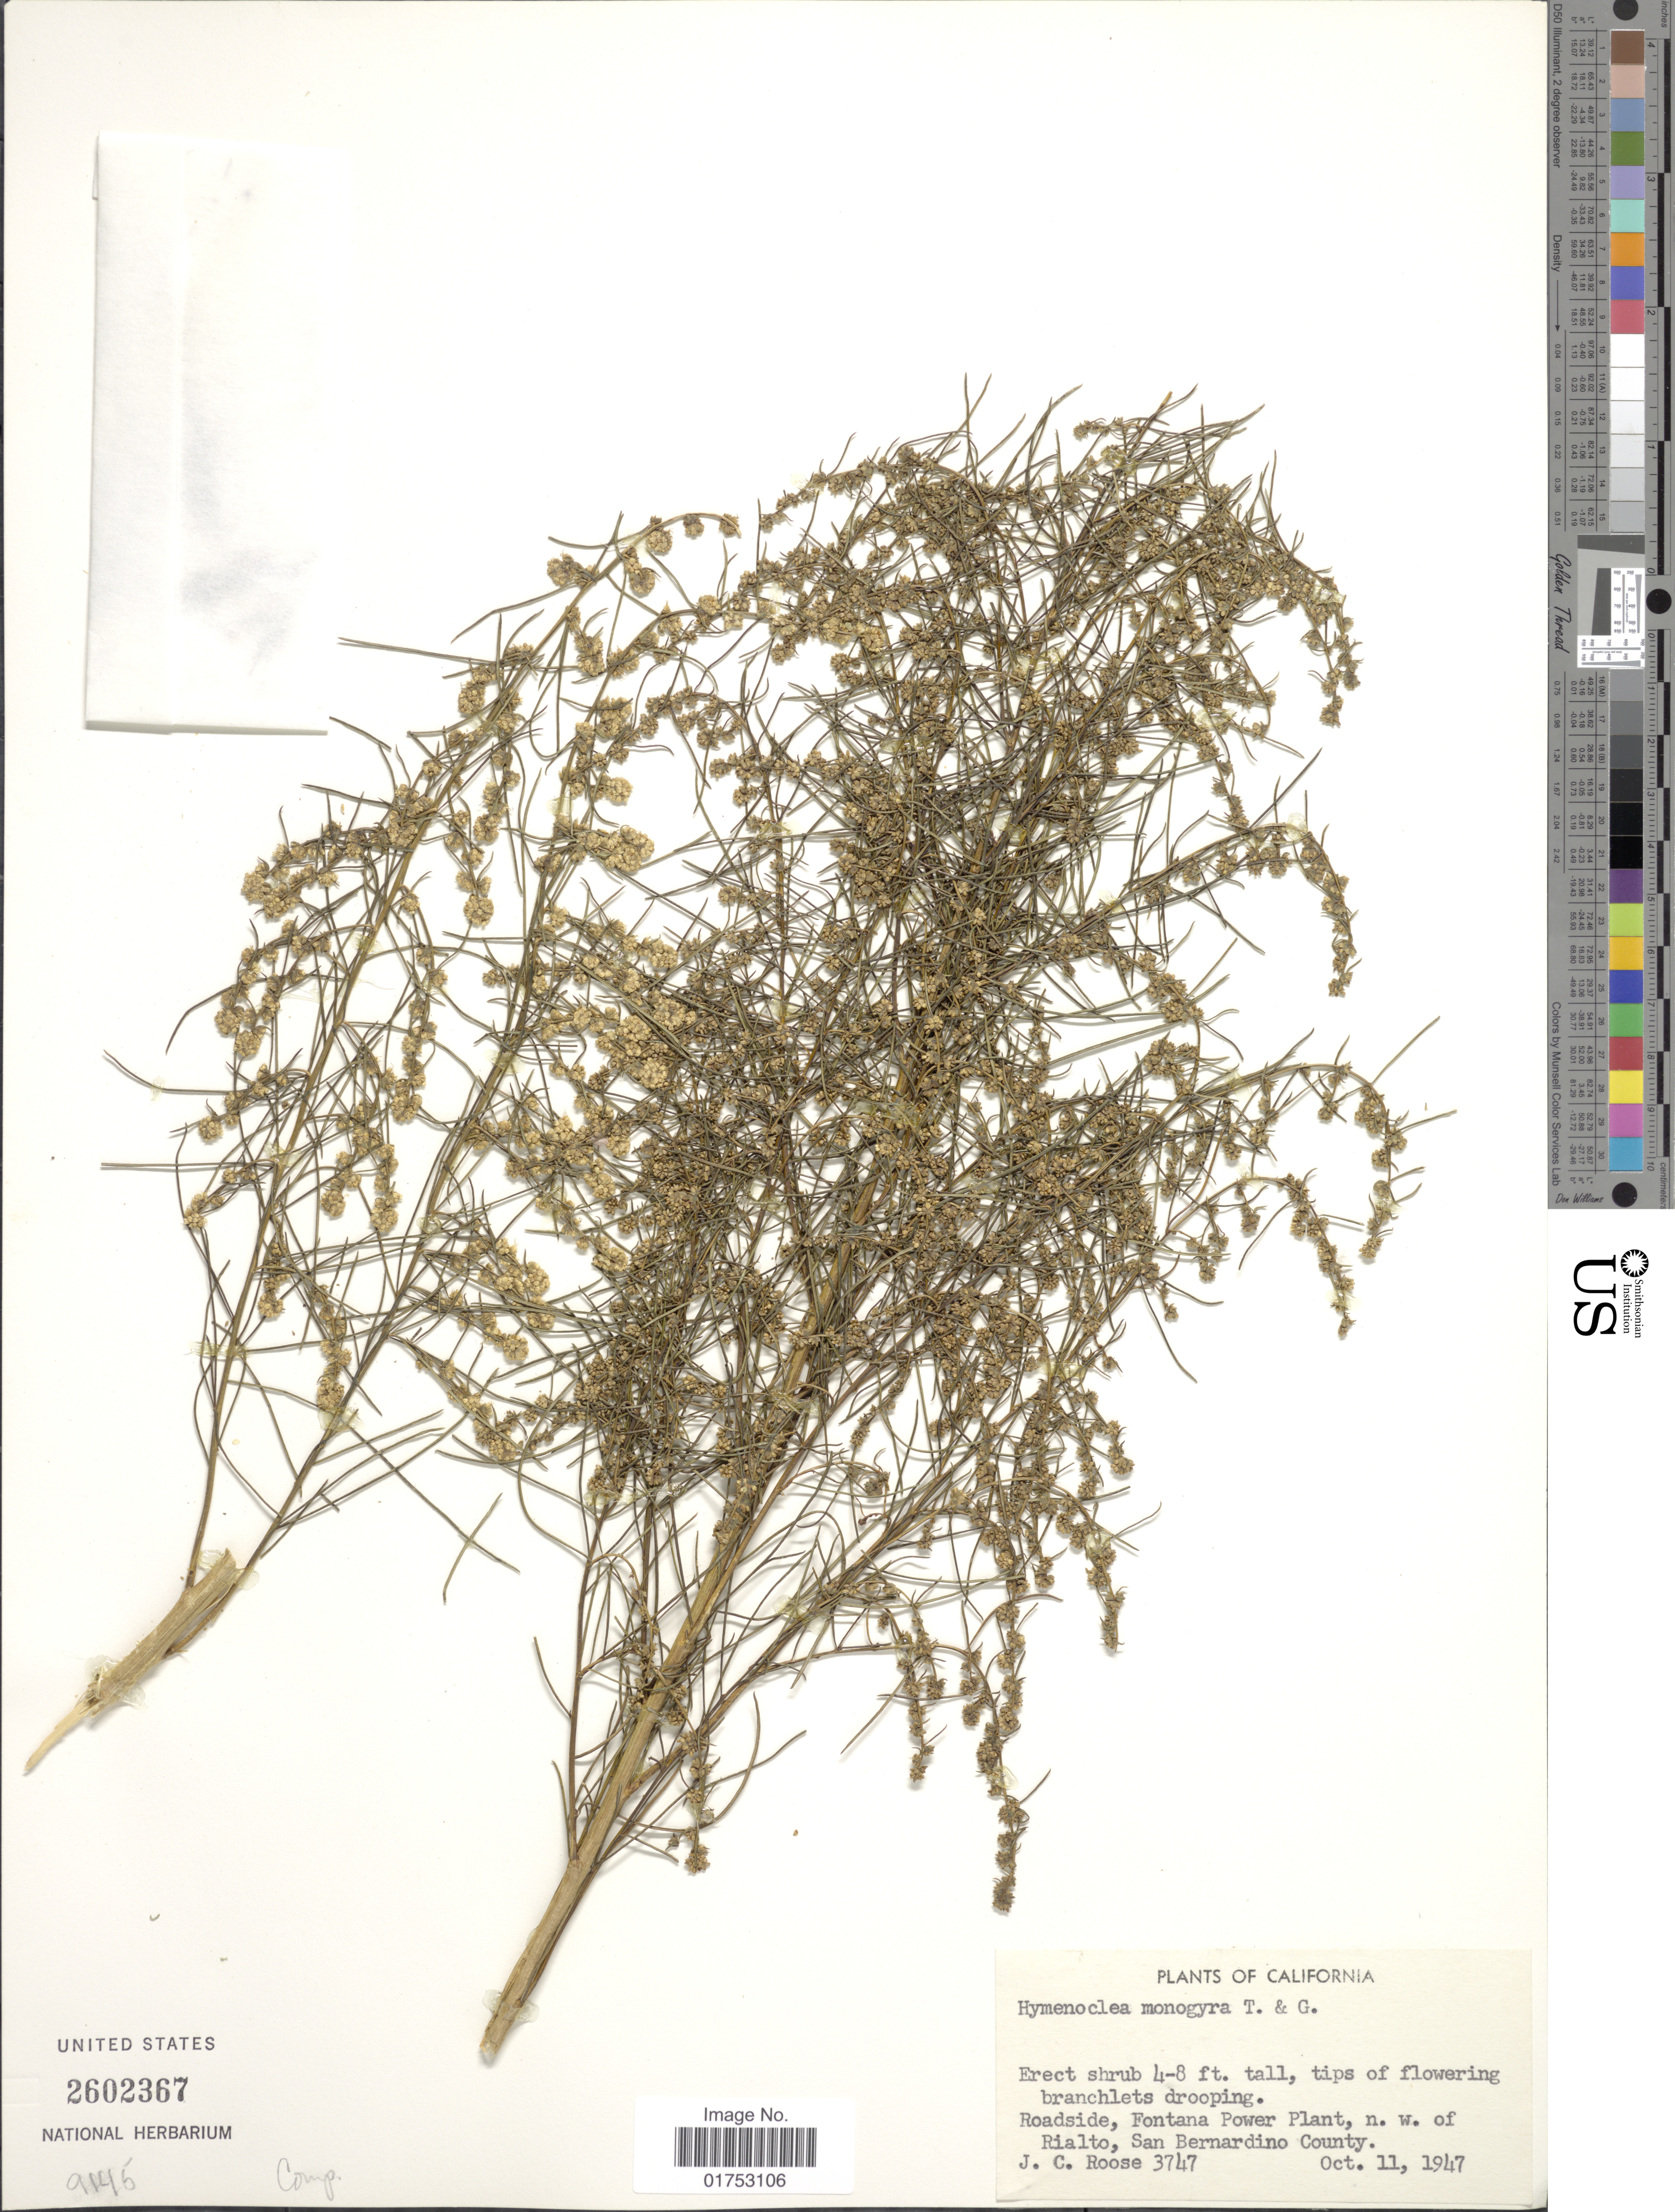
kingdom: Plantae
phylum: Tracheophyta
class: Magnoliopsida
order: Asterales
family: Asteraceae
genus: Hymenoclea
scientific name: Hymenoclea monogyra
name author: Torr. & A. Gray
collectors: J. Roose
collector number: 3747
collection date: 1947-10-11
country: United States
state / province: California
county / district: San Bernardino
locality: N. w. of Rialto, San Bernardino County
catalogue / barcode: US 2602367